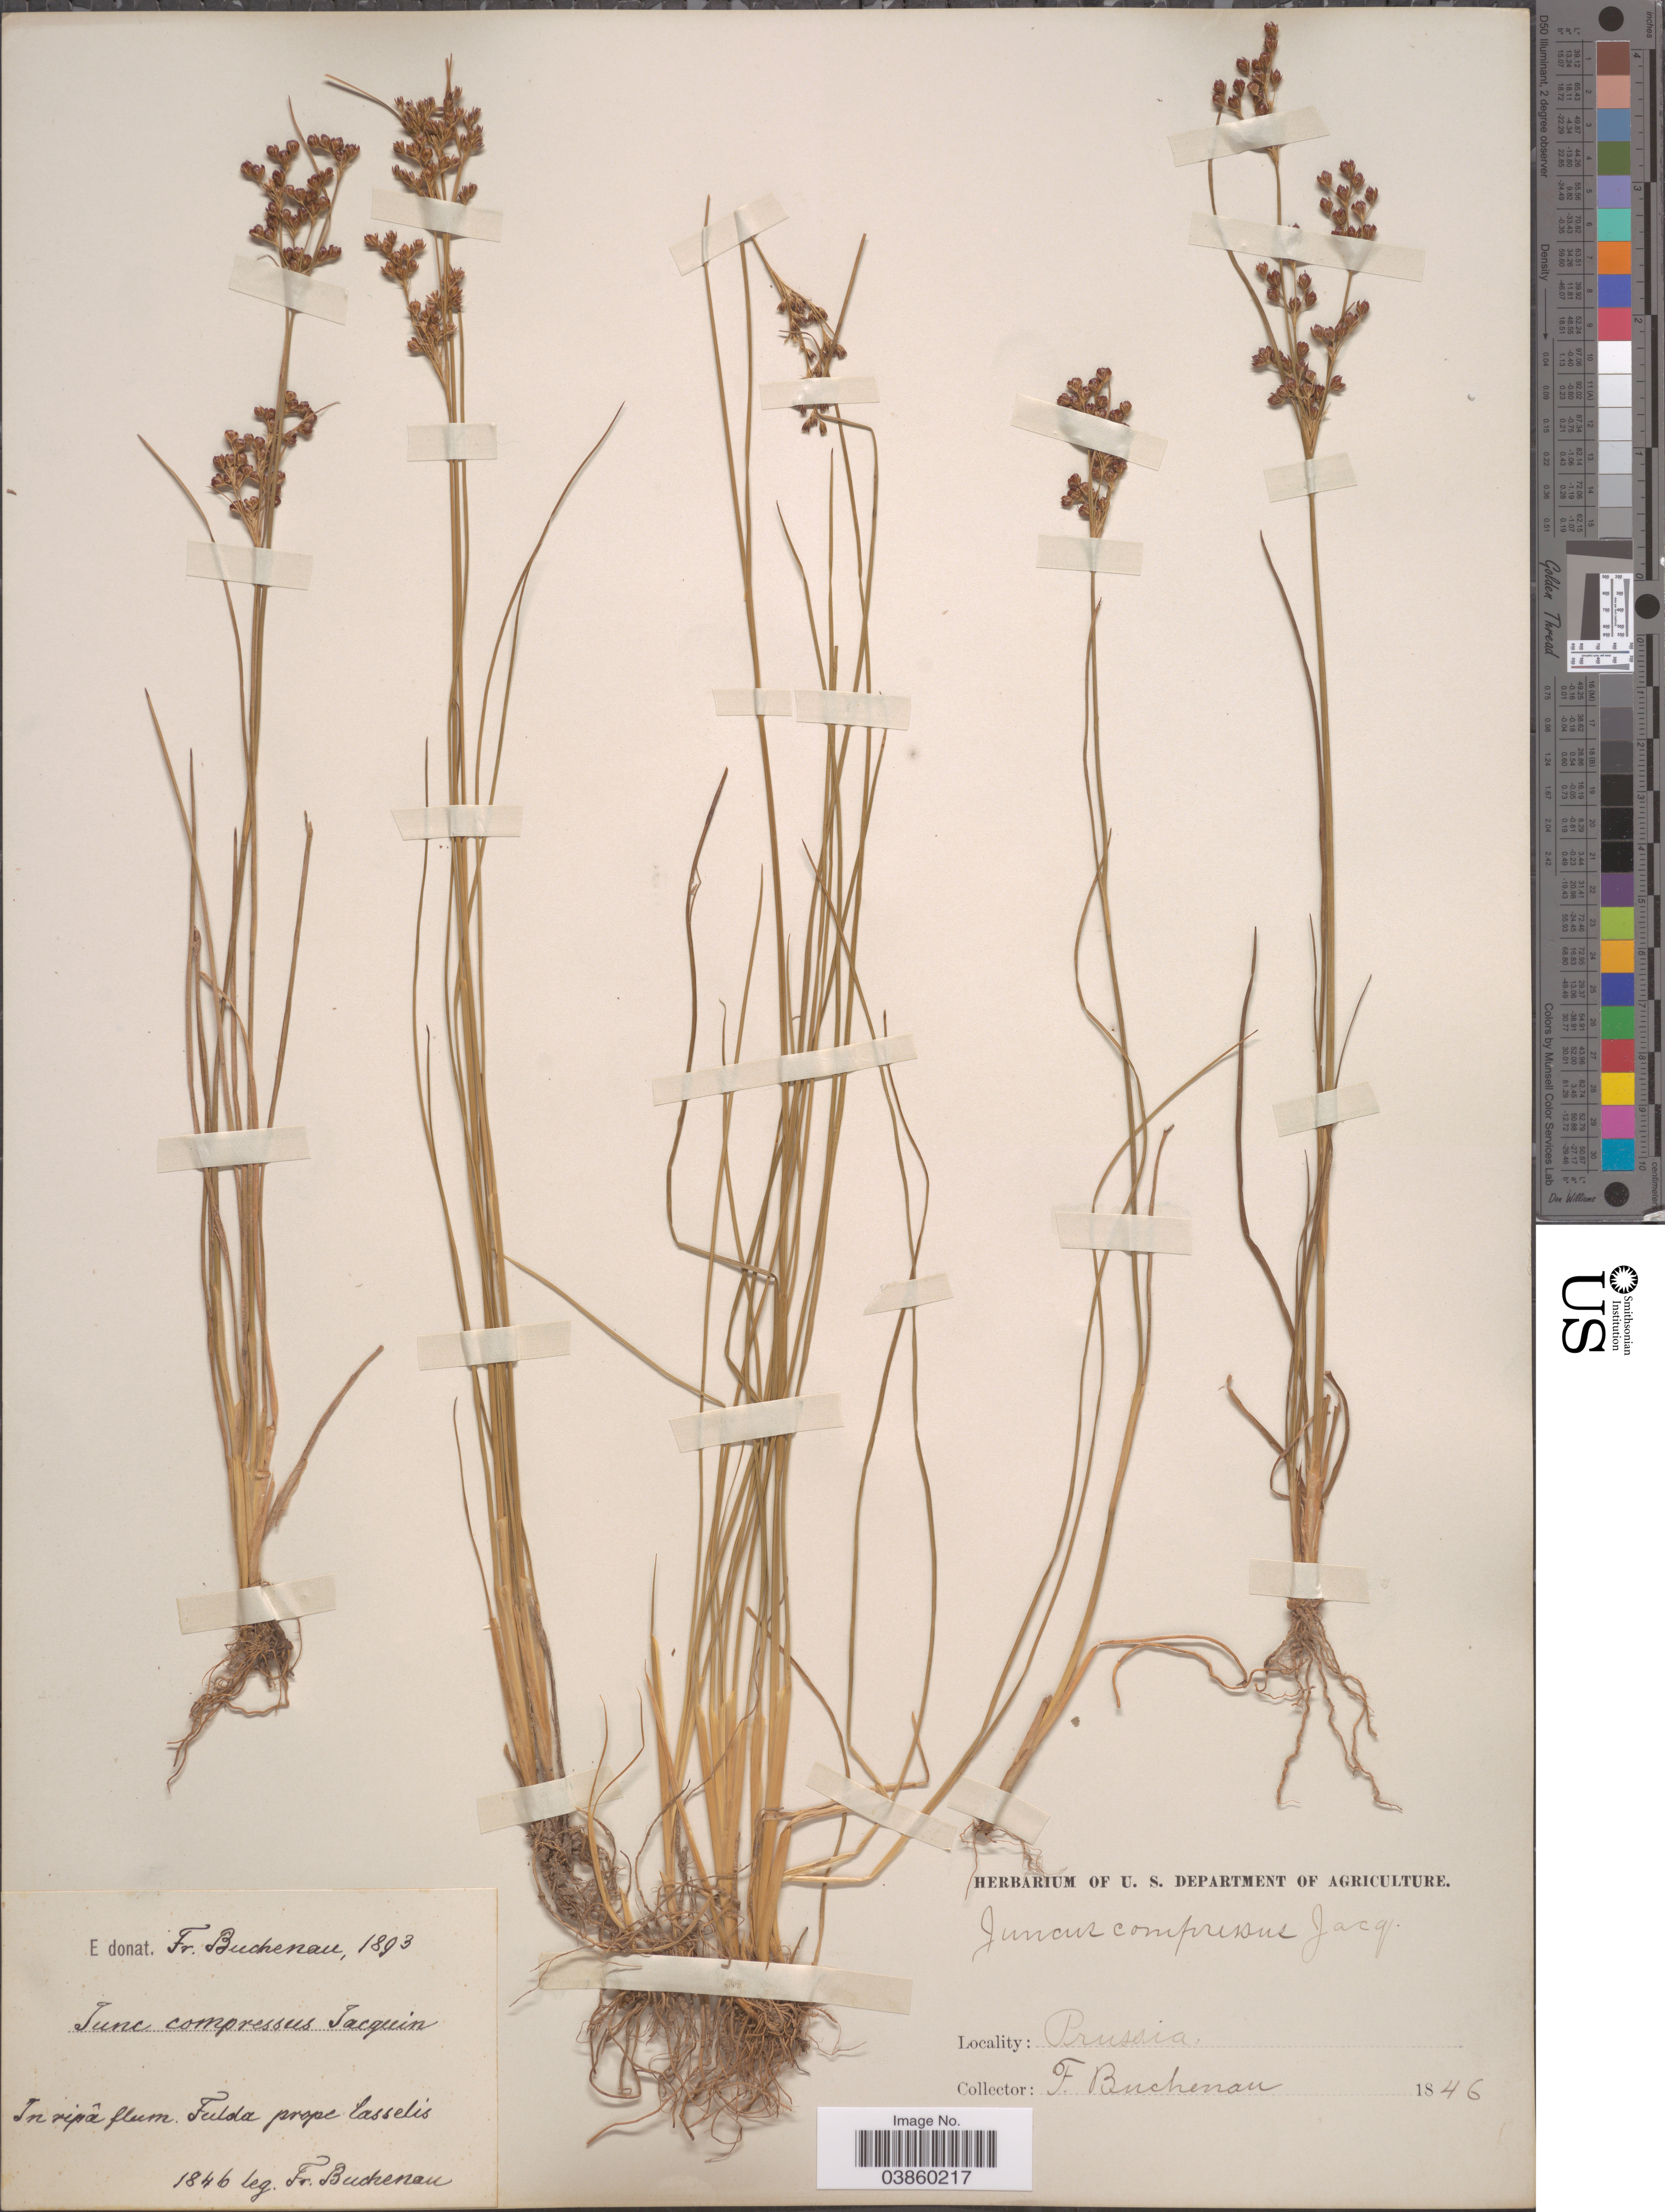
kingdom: Plantae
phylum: Tracheophyta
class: Liliopsida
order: Poales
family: Juncaceae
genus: Juncus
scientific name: Juncus compressus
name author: Jacq.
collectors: F. Buchenau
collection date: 1846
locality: In ripâ flum. Fulda prope Casselis [interpreted]. Prussia.